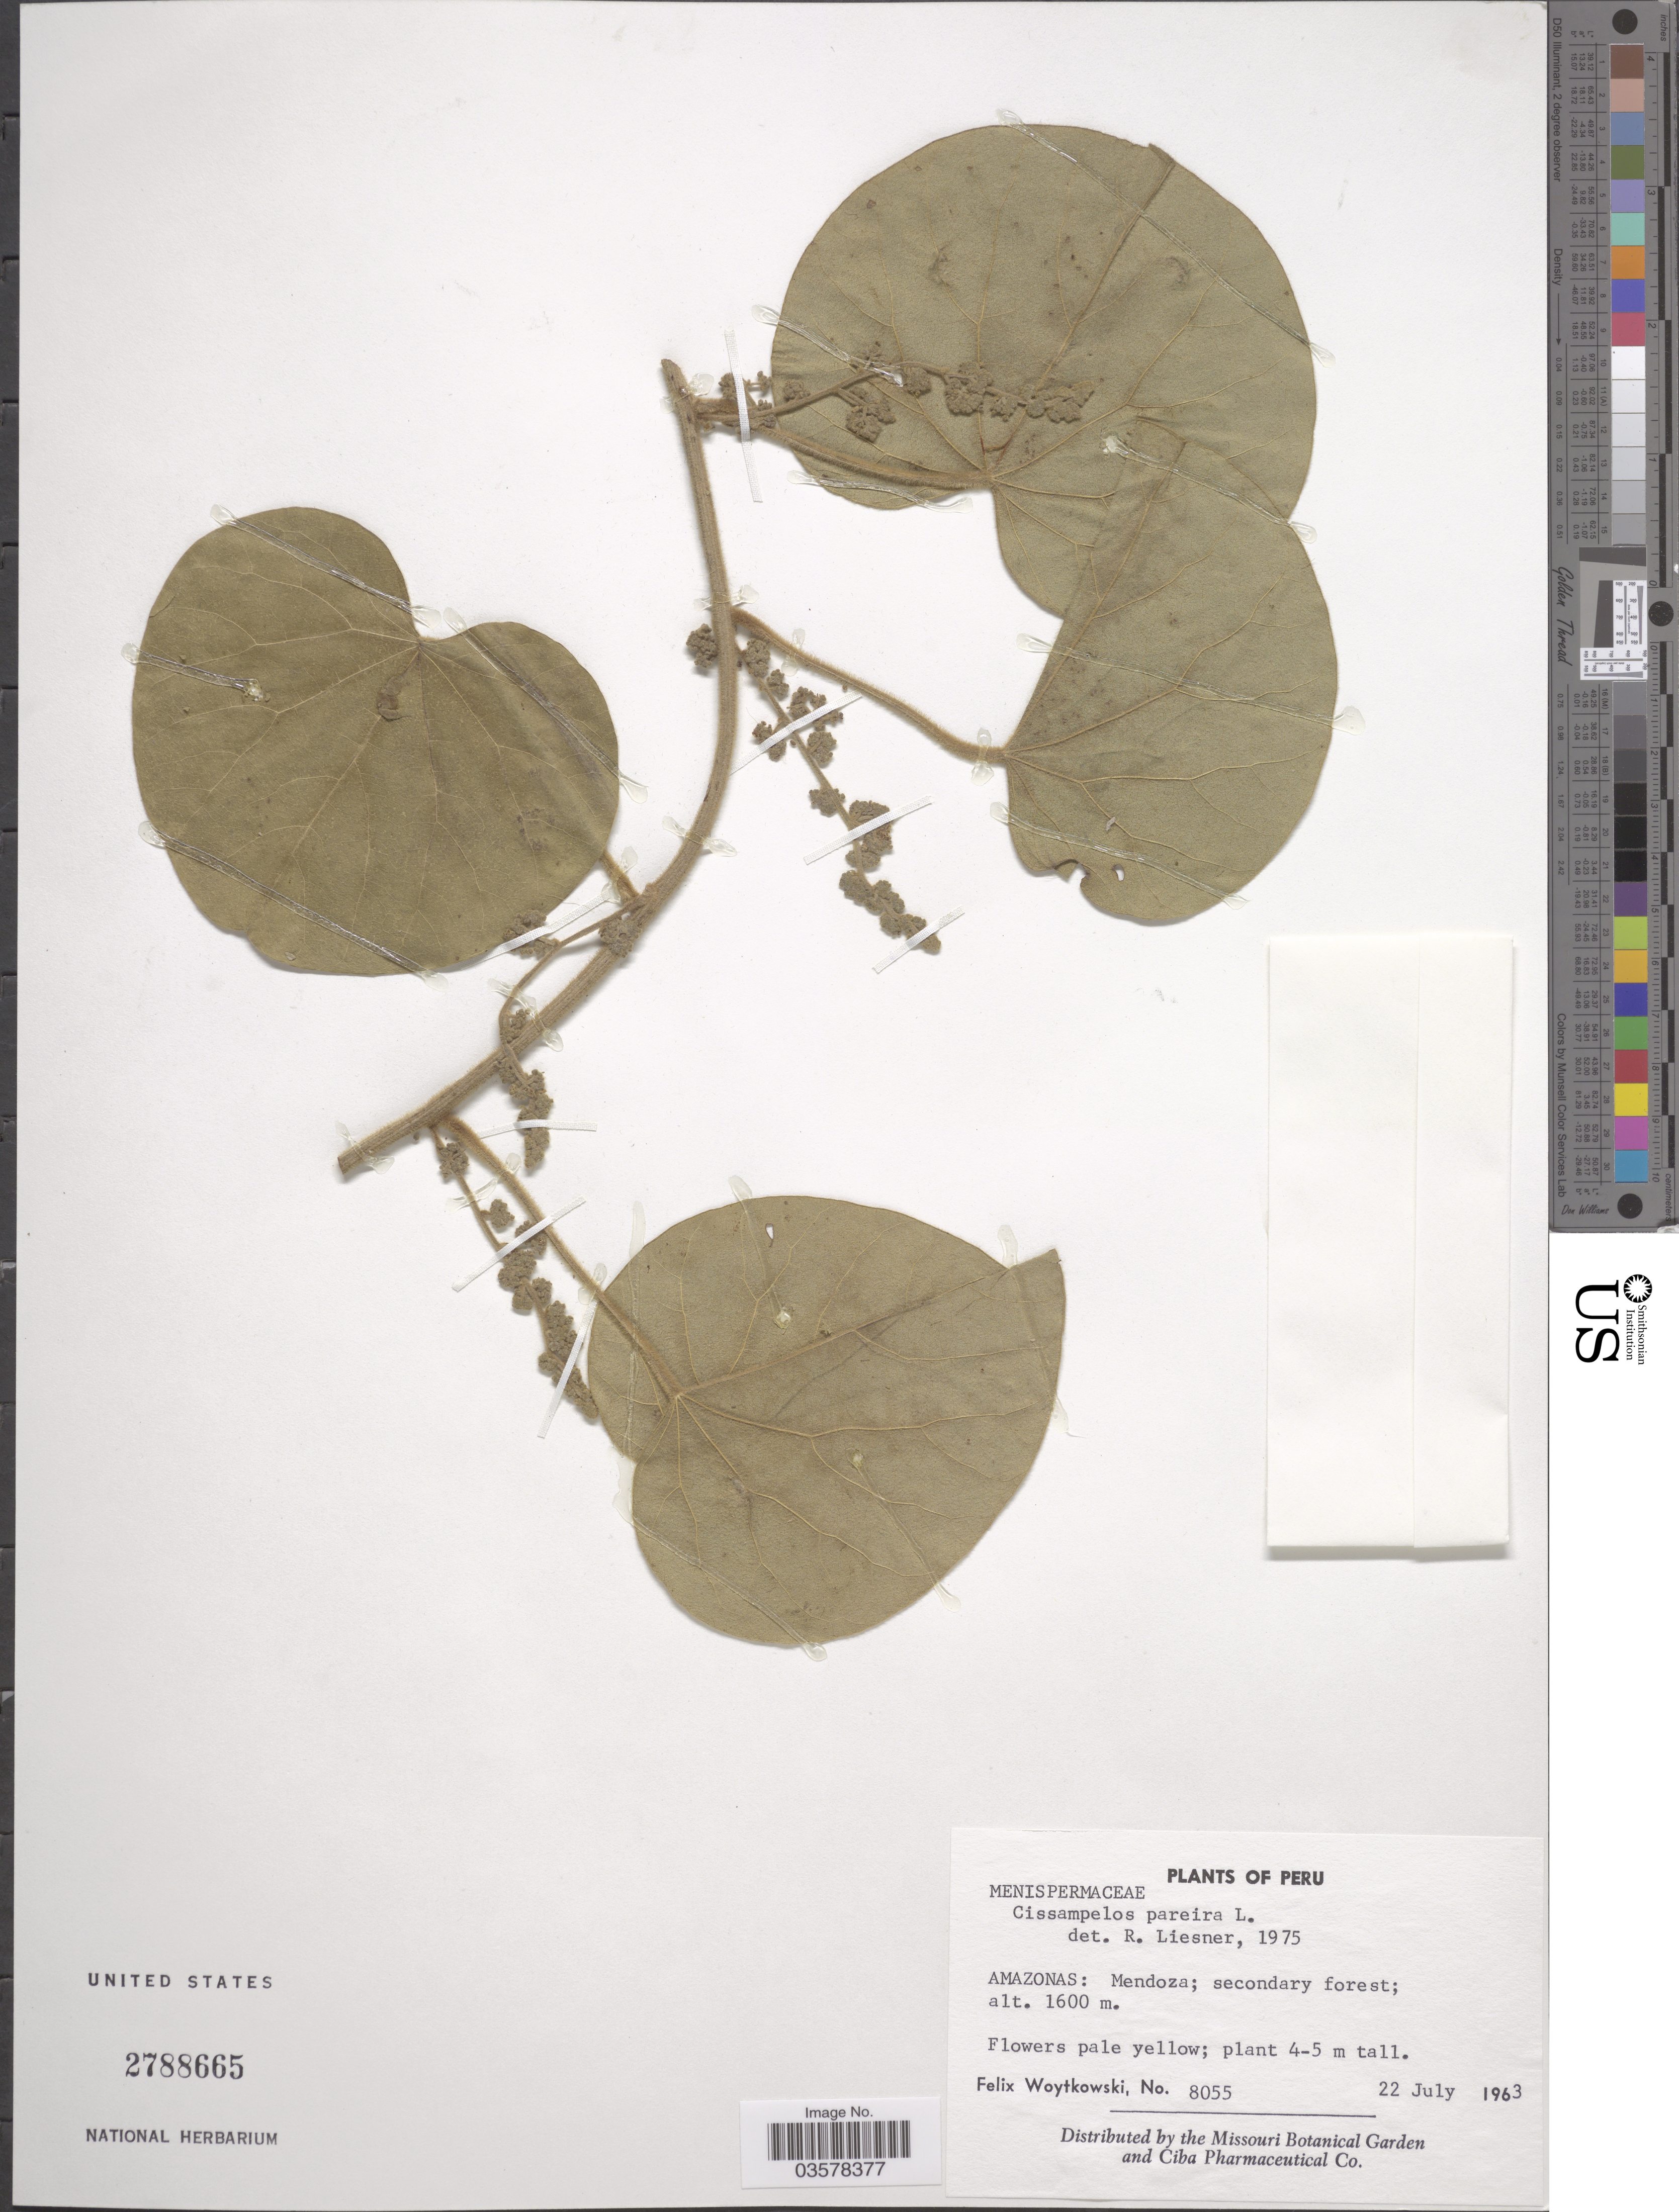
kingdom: Plantae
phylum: Tracheophyta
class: Magnoliopsida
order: Ranunculales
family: Menispermaceae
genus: Cissampelos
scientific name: Cissampelos pareira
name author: L.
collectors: F. Woytkowski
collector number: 8055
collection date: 1963-07-22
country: Peru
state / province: Amazonas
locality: Mendoza; secondary forest.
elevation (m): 1600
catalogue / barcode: US 2788665